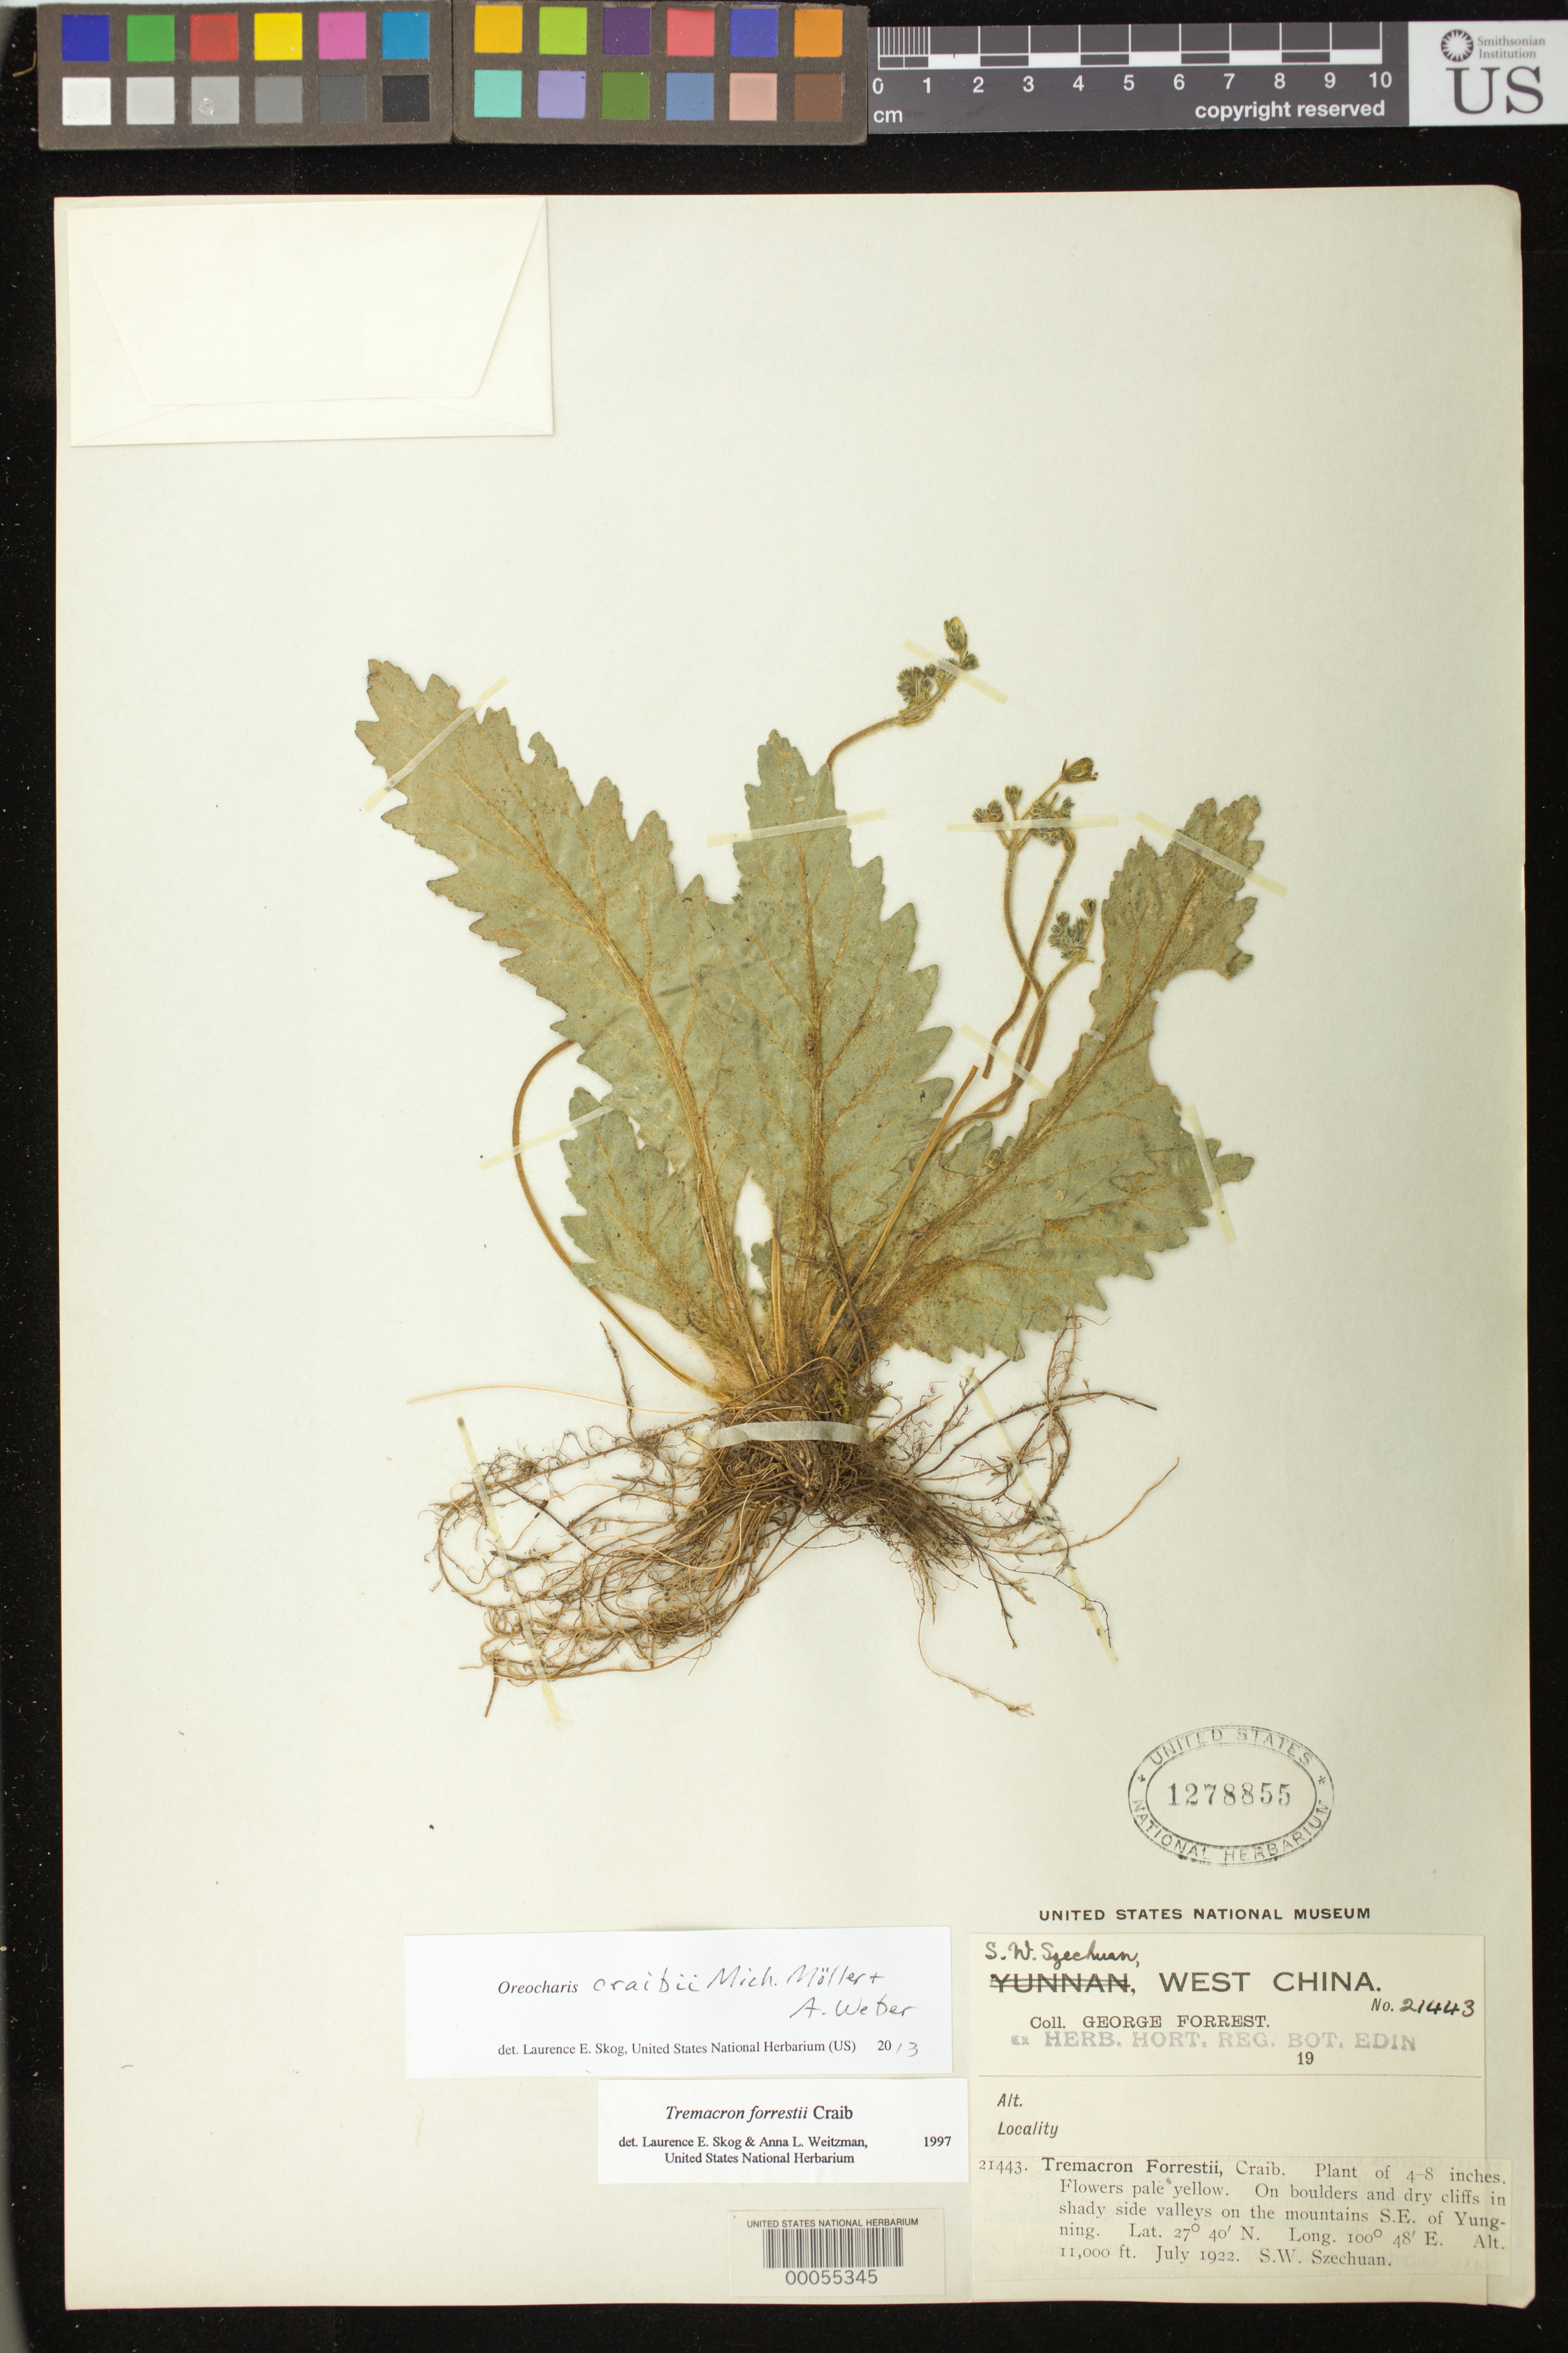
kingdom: Plantae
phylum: Tracheophyta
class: Magnoliopsida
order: Lamiales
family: Gesneriaceae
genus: Oreocharis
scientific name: Oreocharis craibii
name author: Mich. Möller & A. Weber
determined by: Skog, Laurence E.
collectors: G. Forrest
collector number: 21443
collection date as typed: Jul 1922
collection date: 1922-07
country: China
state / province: Sichuan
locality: Mountains se of yungning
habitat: Boulders and dry cliffs in shady side valleys on the mountains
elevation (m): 3353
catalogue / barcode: US 1278855